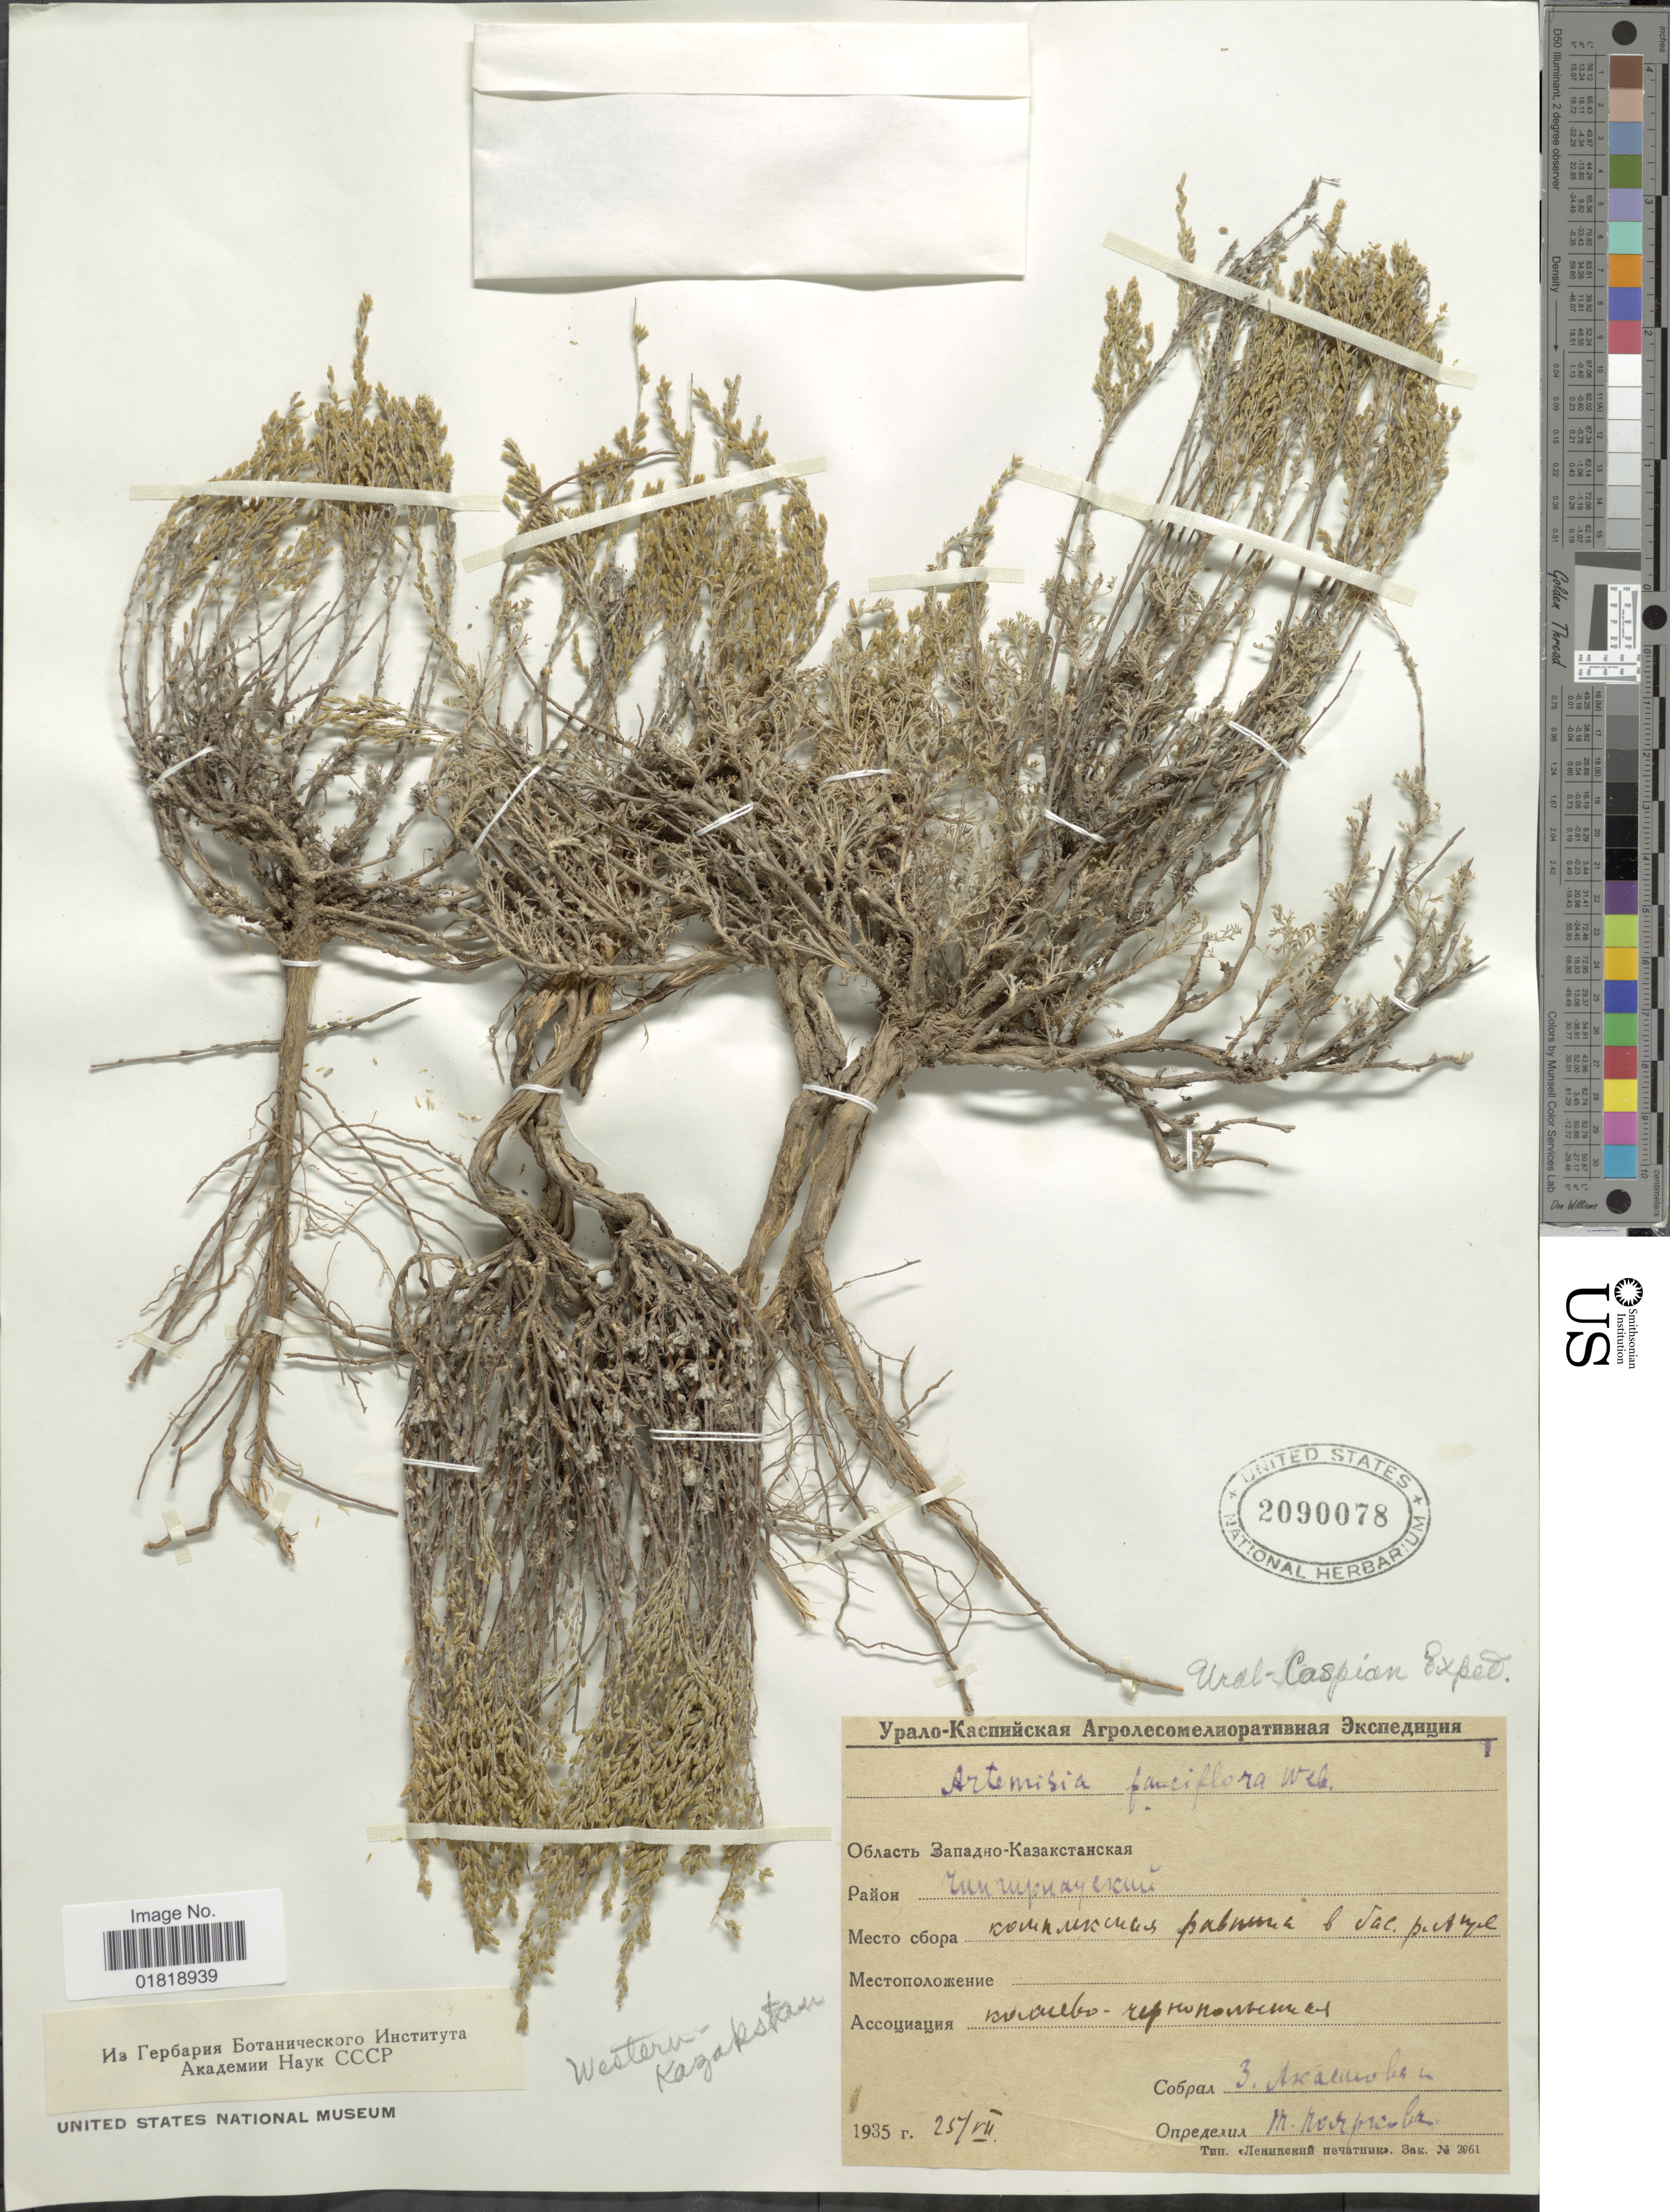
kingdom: Plantae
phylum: Tracheophyta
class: Magnoliopsida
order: Asterales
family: Asteraceae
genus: Artemisia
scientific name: Artemisia pauciflora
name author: G.H. Weber ex Stechm.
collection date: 1935-07-25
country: Kazakhstan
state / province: West Kazakhstan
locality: District Shyngghyrlaū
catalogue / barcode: US 2090078